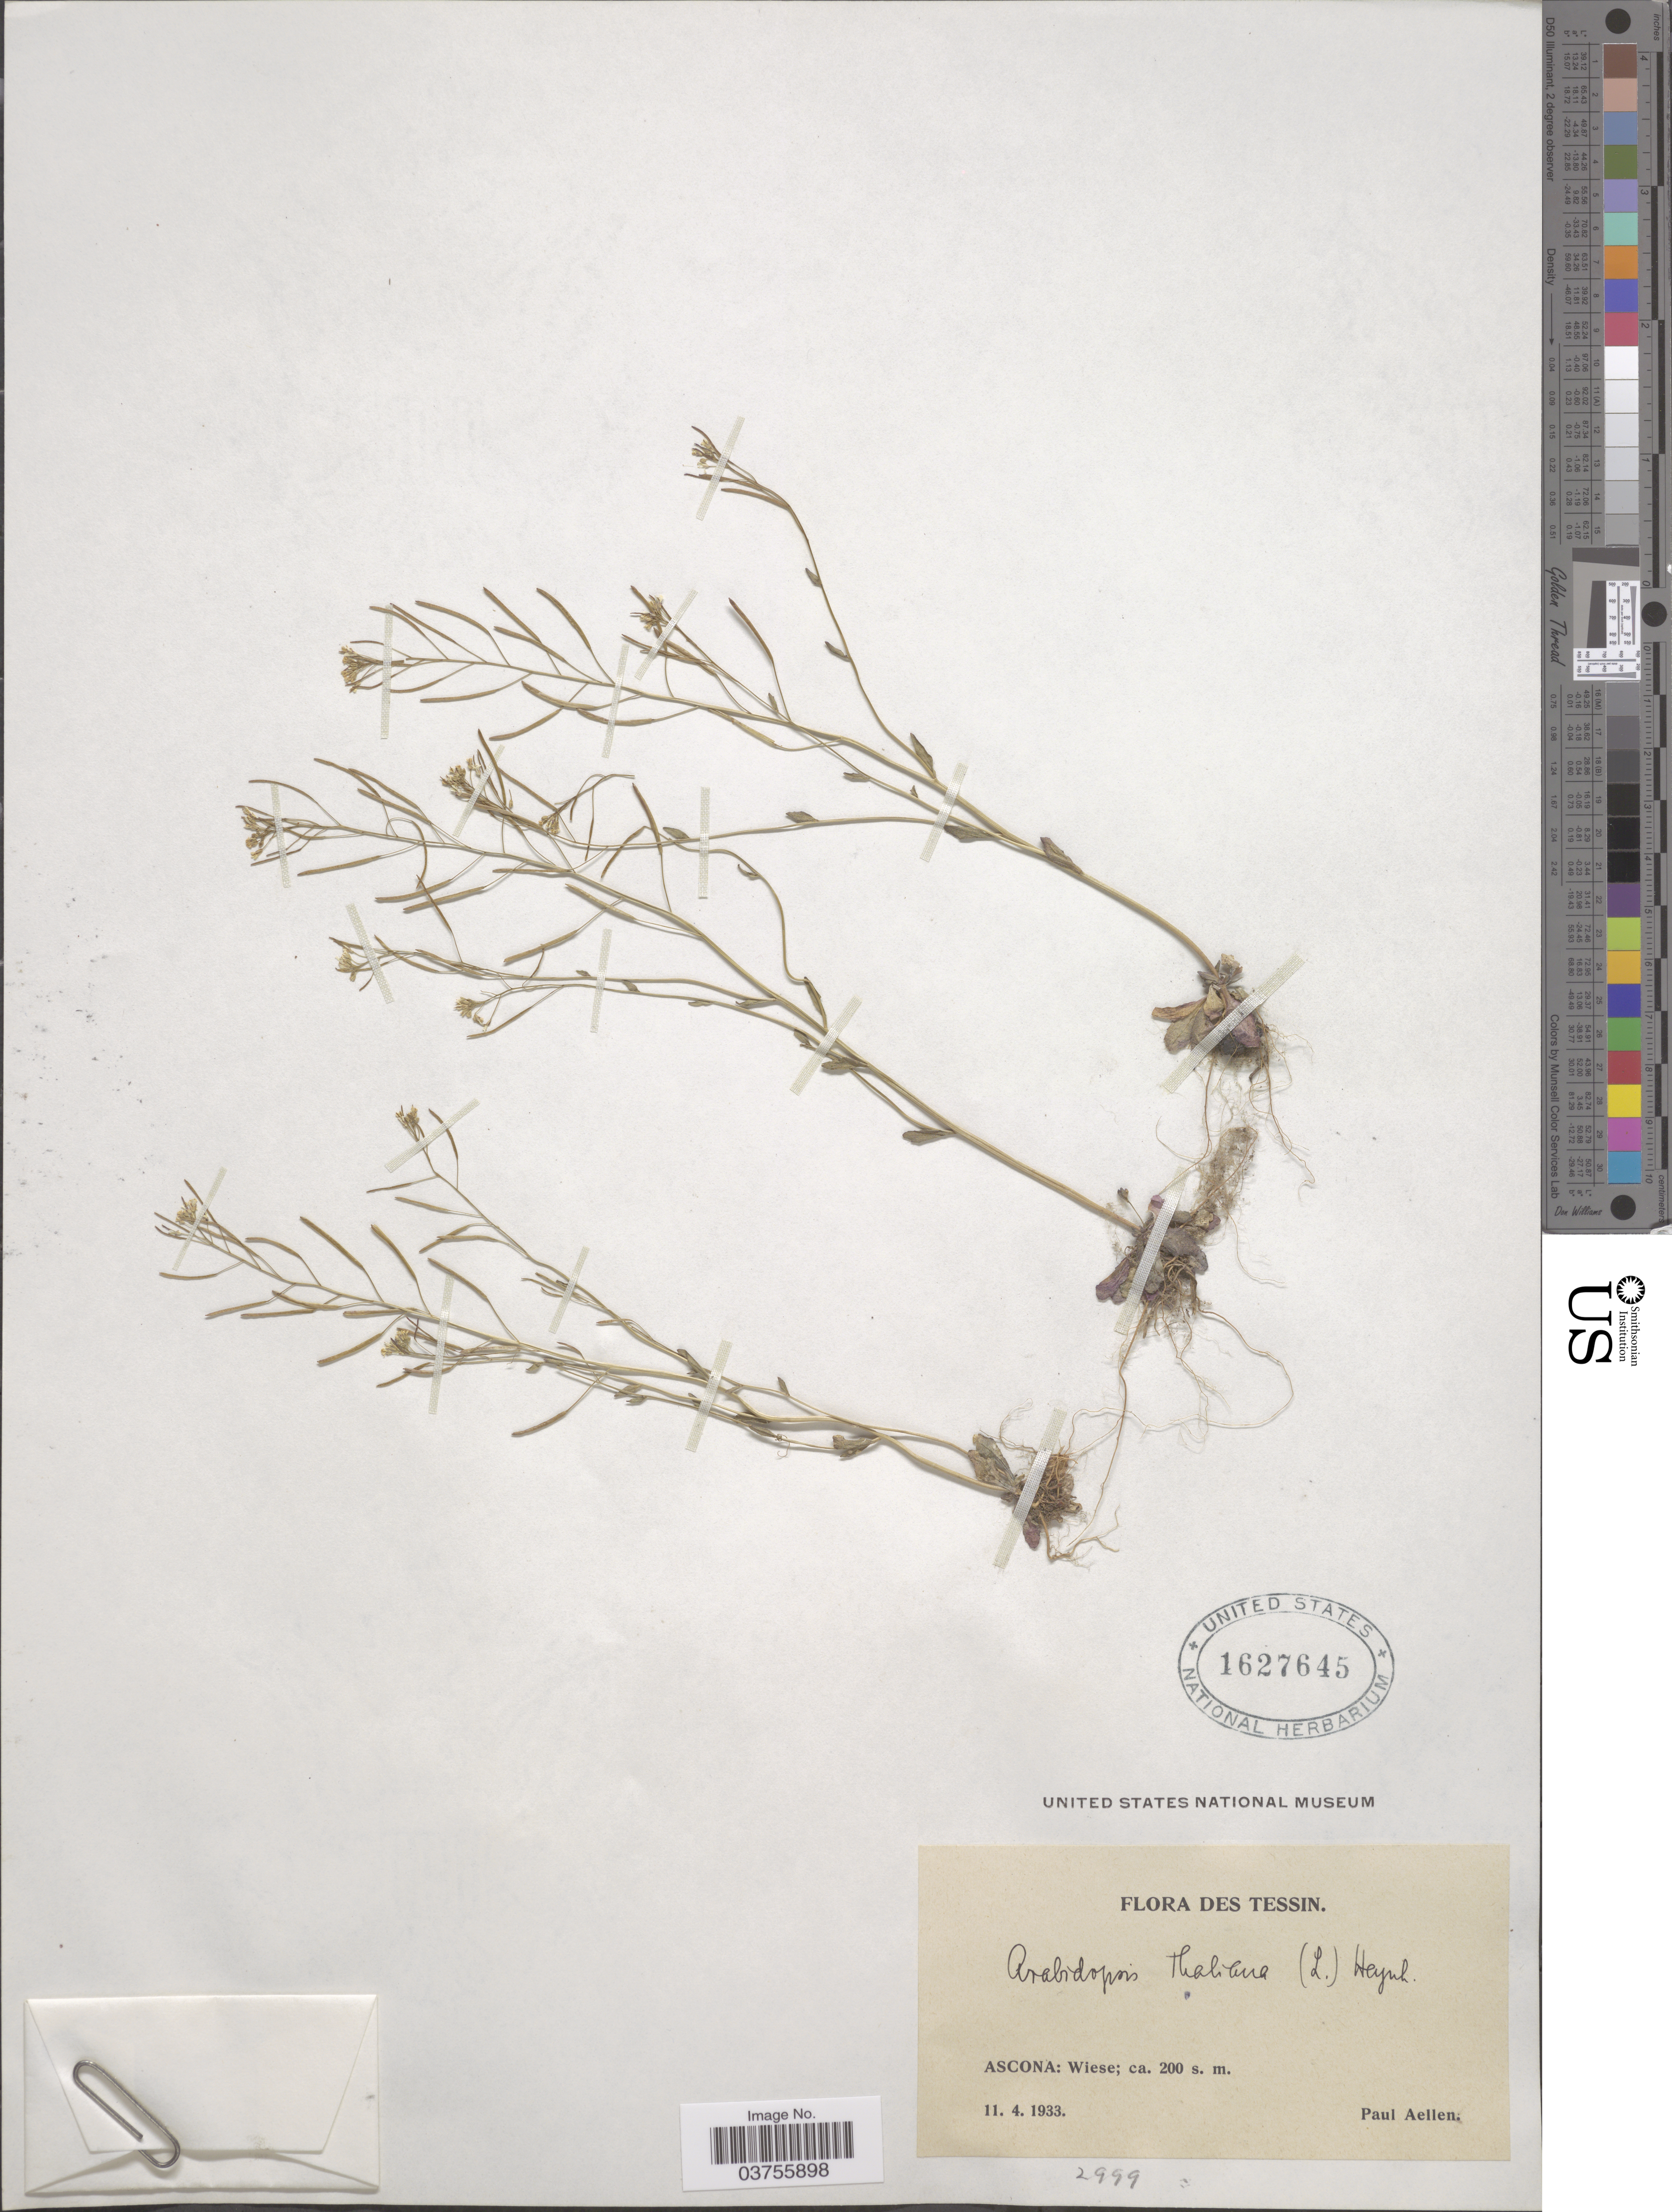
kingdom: Plantae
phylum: Tracheophyta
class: Magnoliopsida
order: Brassicales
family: Brassicaceae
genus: Arabidopsis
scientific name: Arabidopsis thaliana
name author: (L.) Heynh.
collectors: P. Aellen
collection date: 1933-04-11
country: Switzerland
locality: Tessin. Ascona: Wiese.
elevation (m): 200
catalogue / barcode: US 1627645